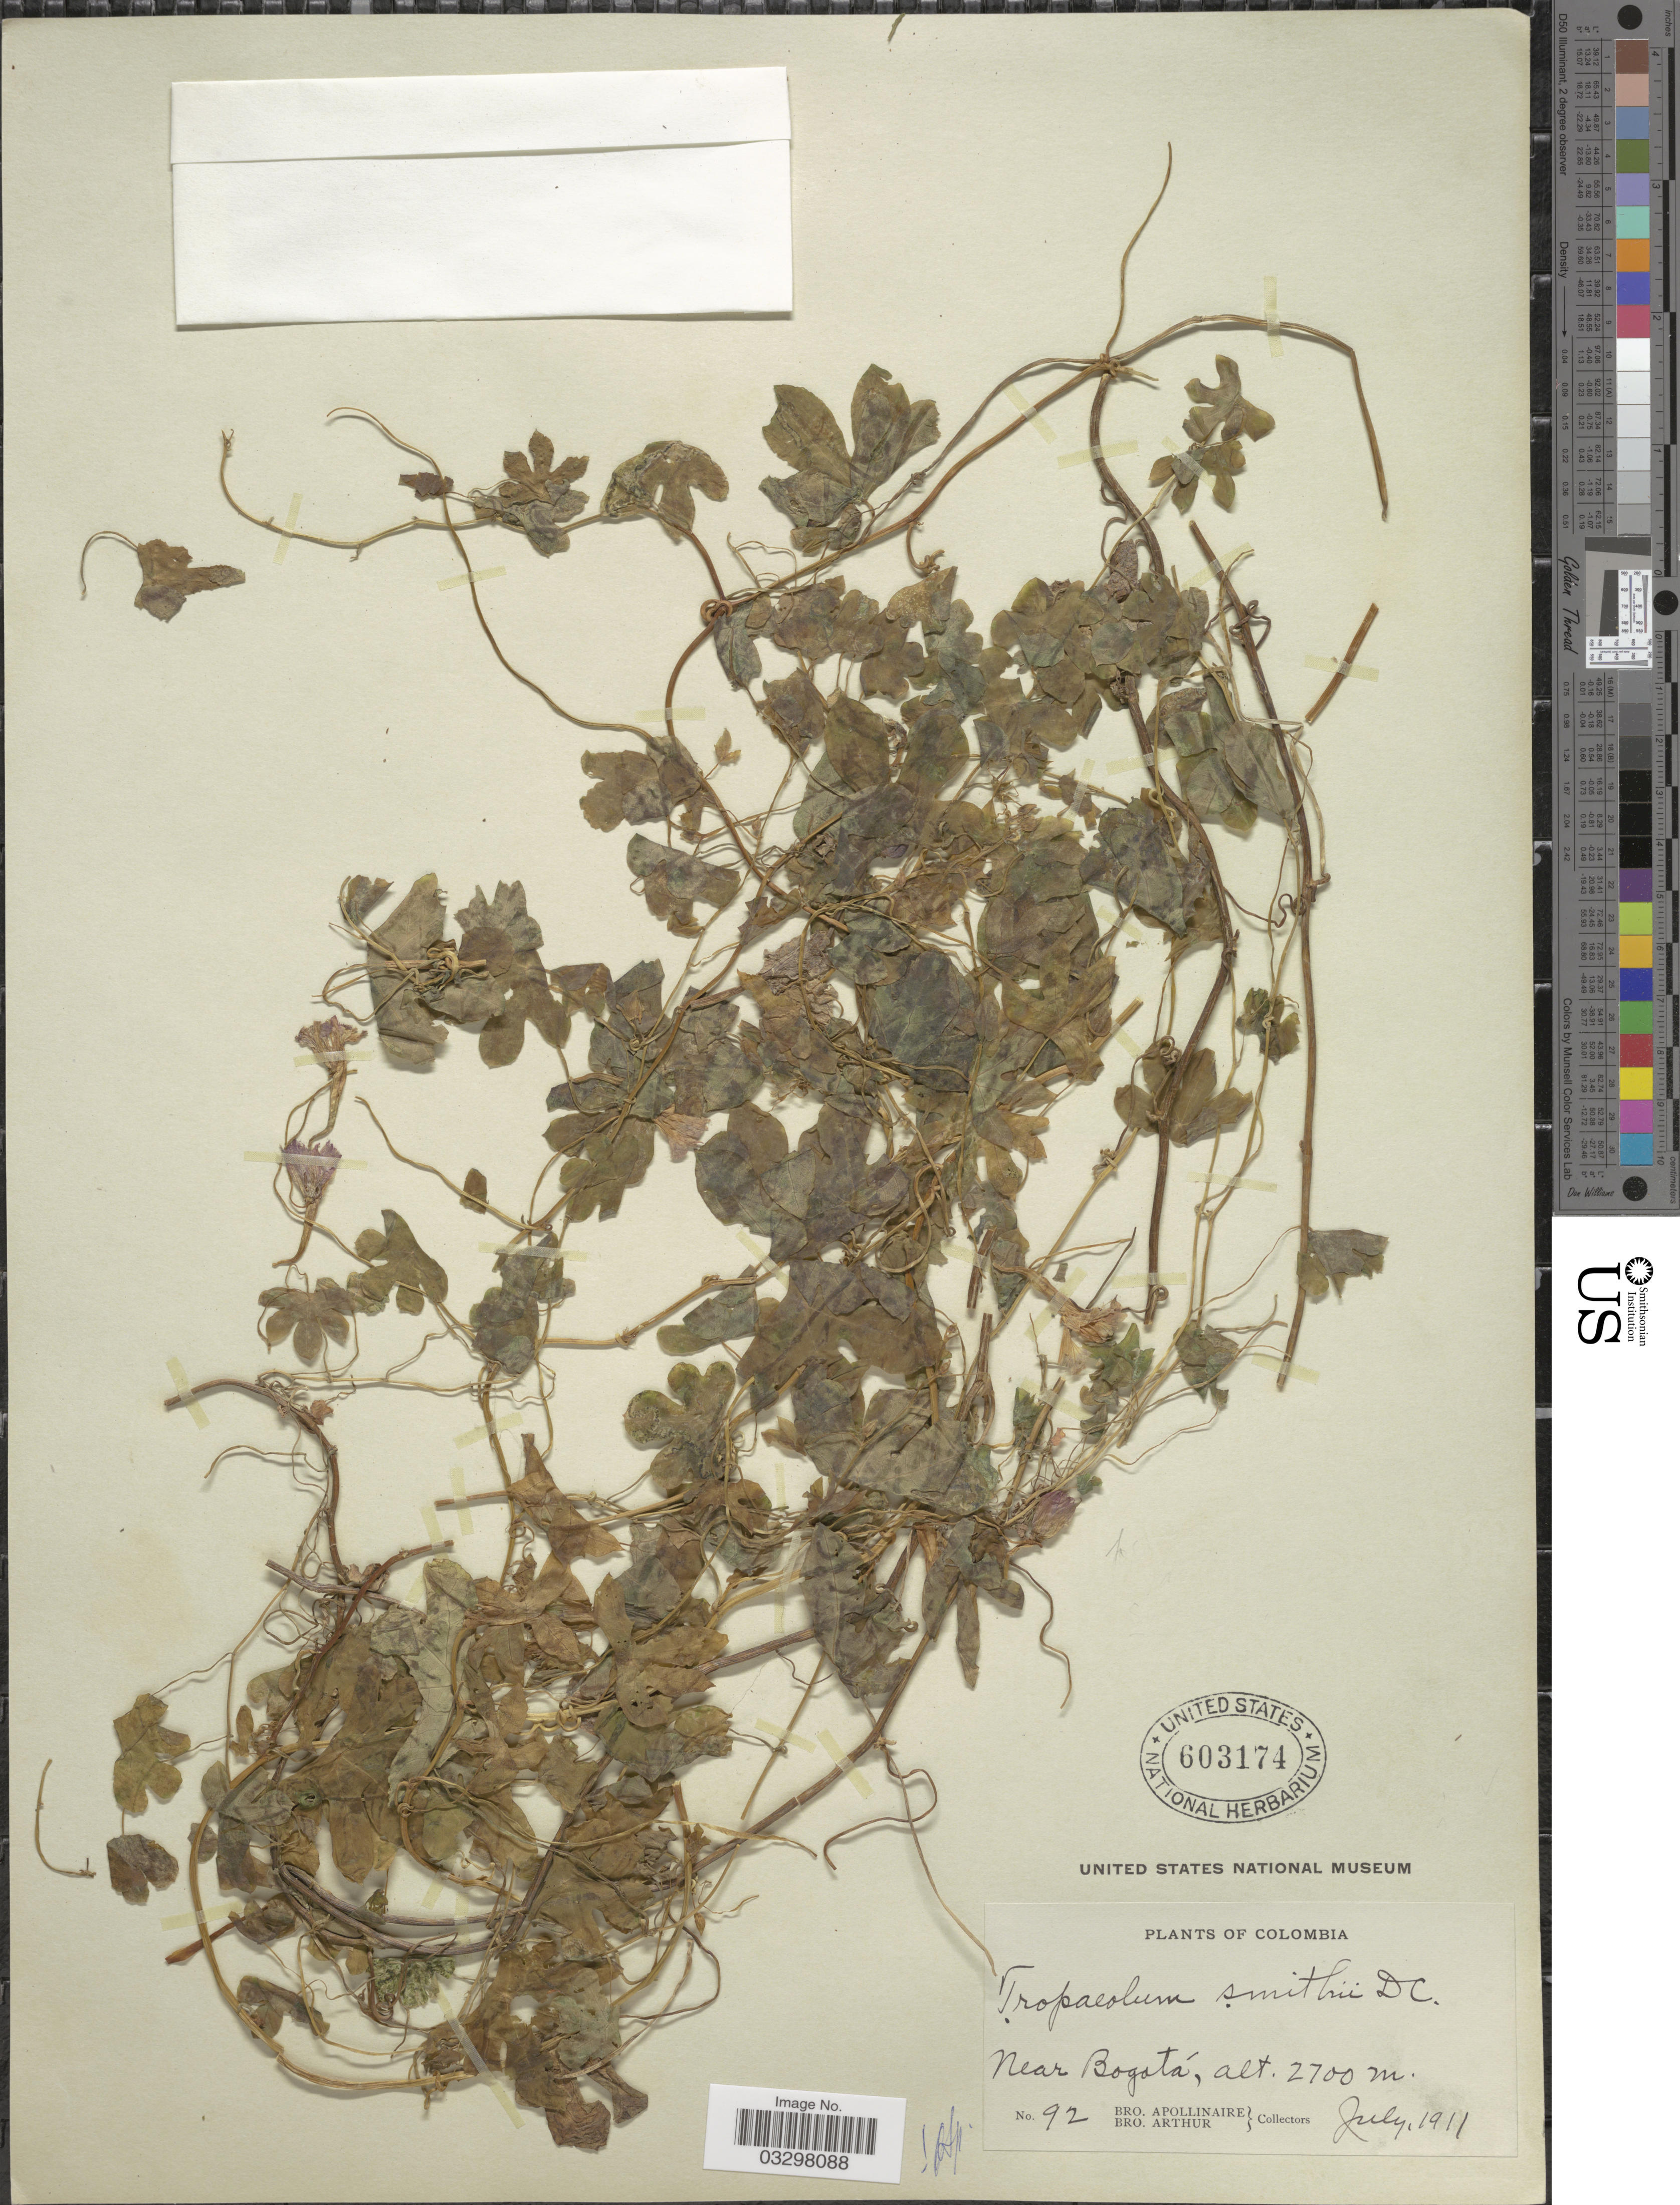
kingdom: Plantae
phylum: Tracheophyta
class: Magnoliopsida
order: Brassicales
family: Tropaeolaceae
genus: Tropaeolum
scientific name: Tropaeolum smithii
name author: DC.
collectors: Bro. Apollinaire & Bro. Arthur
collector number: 92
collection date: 1911-07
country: Colombia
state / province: Bogota D.C.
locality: Near Bogotá.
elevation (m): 2700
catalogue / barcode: US 603174